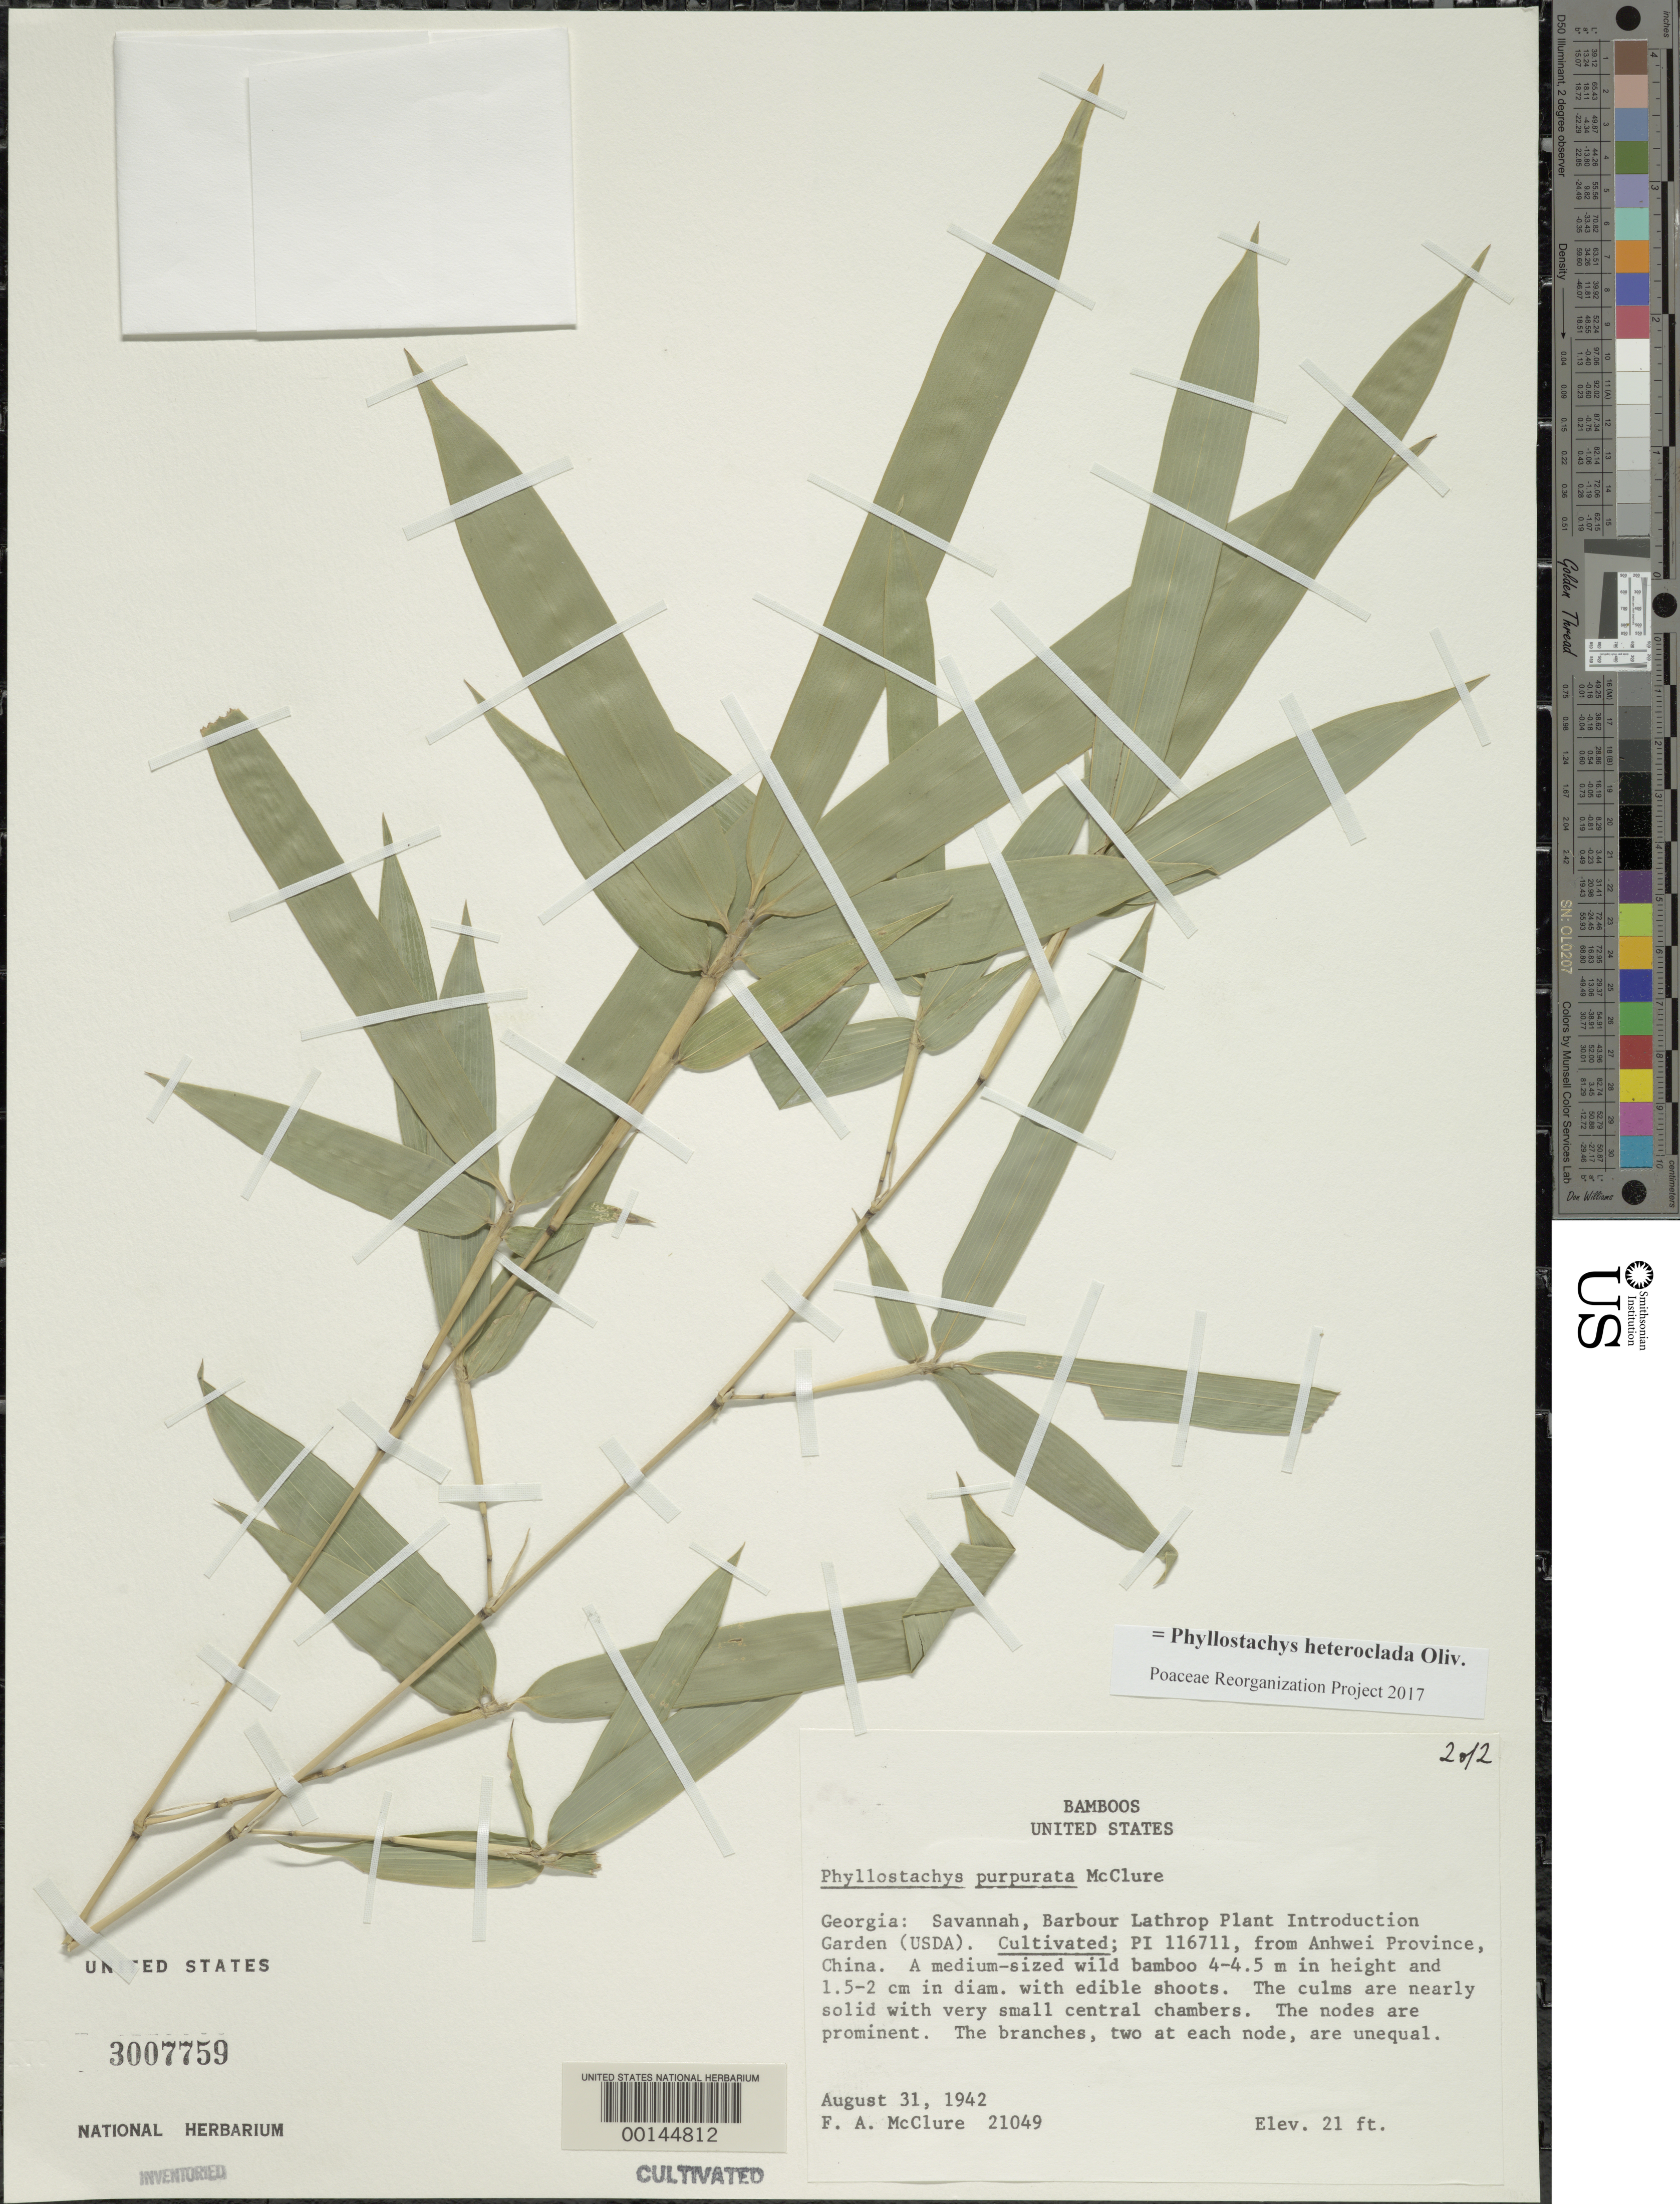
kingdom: Plantae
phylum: Tracheophyta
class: Liliopsida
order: Poales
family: Poaceae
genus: Phyllostachys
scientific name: Phyllostachys heteroclada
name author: Oliv.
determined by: Poaceae Reorganization Project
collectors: F. A. McClure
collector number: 21049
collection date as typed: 31 Aug 1942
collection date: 1942-08-31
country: United States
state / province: Georgia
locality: Savannah, barbour lathrop p.i. garden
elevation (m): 6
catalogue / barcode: US 3007759